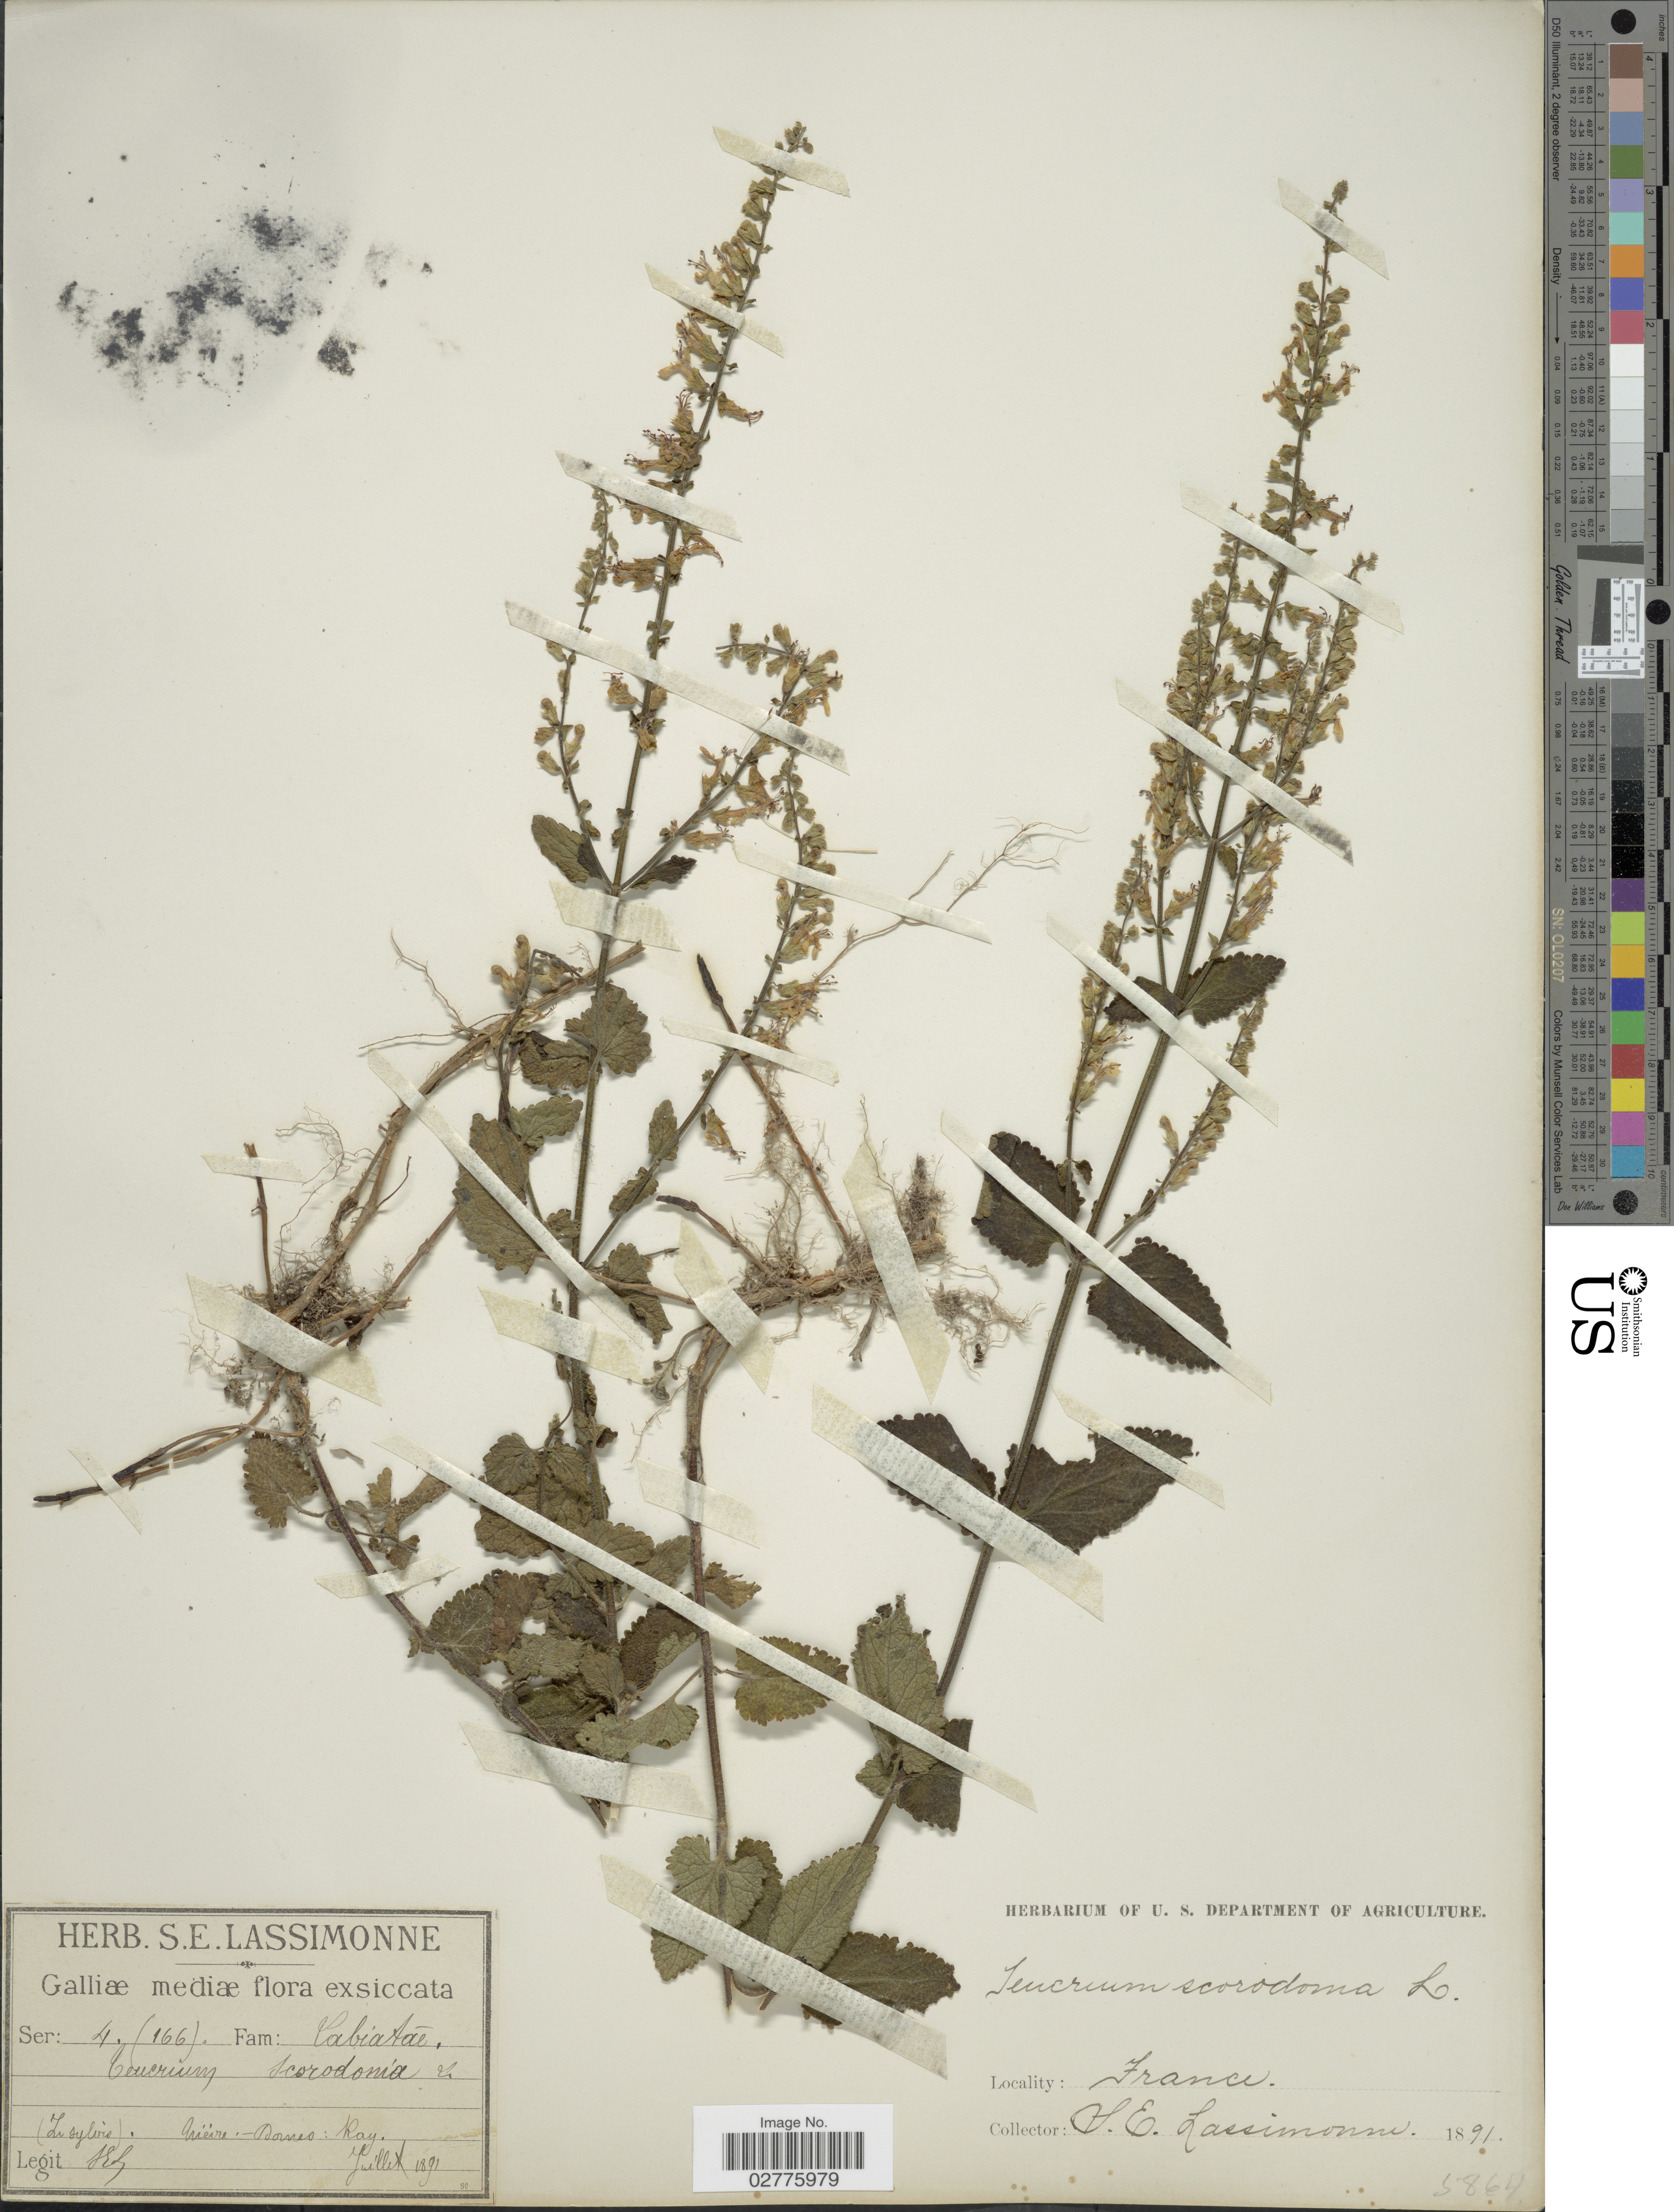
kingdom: Plantae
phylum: Tracheophyta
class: Magnoliopsida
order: Lamiales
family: Lamiaceae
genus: Teucrium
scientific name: Teucrium scorodonia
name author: L.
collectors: S. Lassimonne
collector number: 4(166)?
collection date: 1891-07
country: France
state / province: Bourgogne-Franche-Comté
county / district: Nièvre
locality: Galliæ mediæ [Central France]. Niévre - Dornes - Ray.